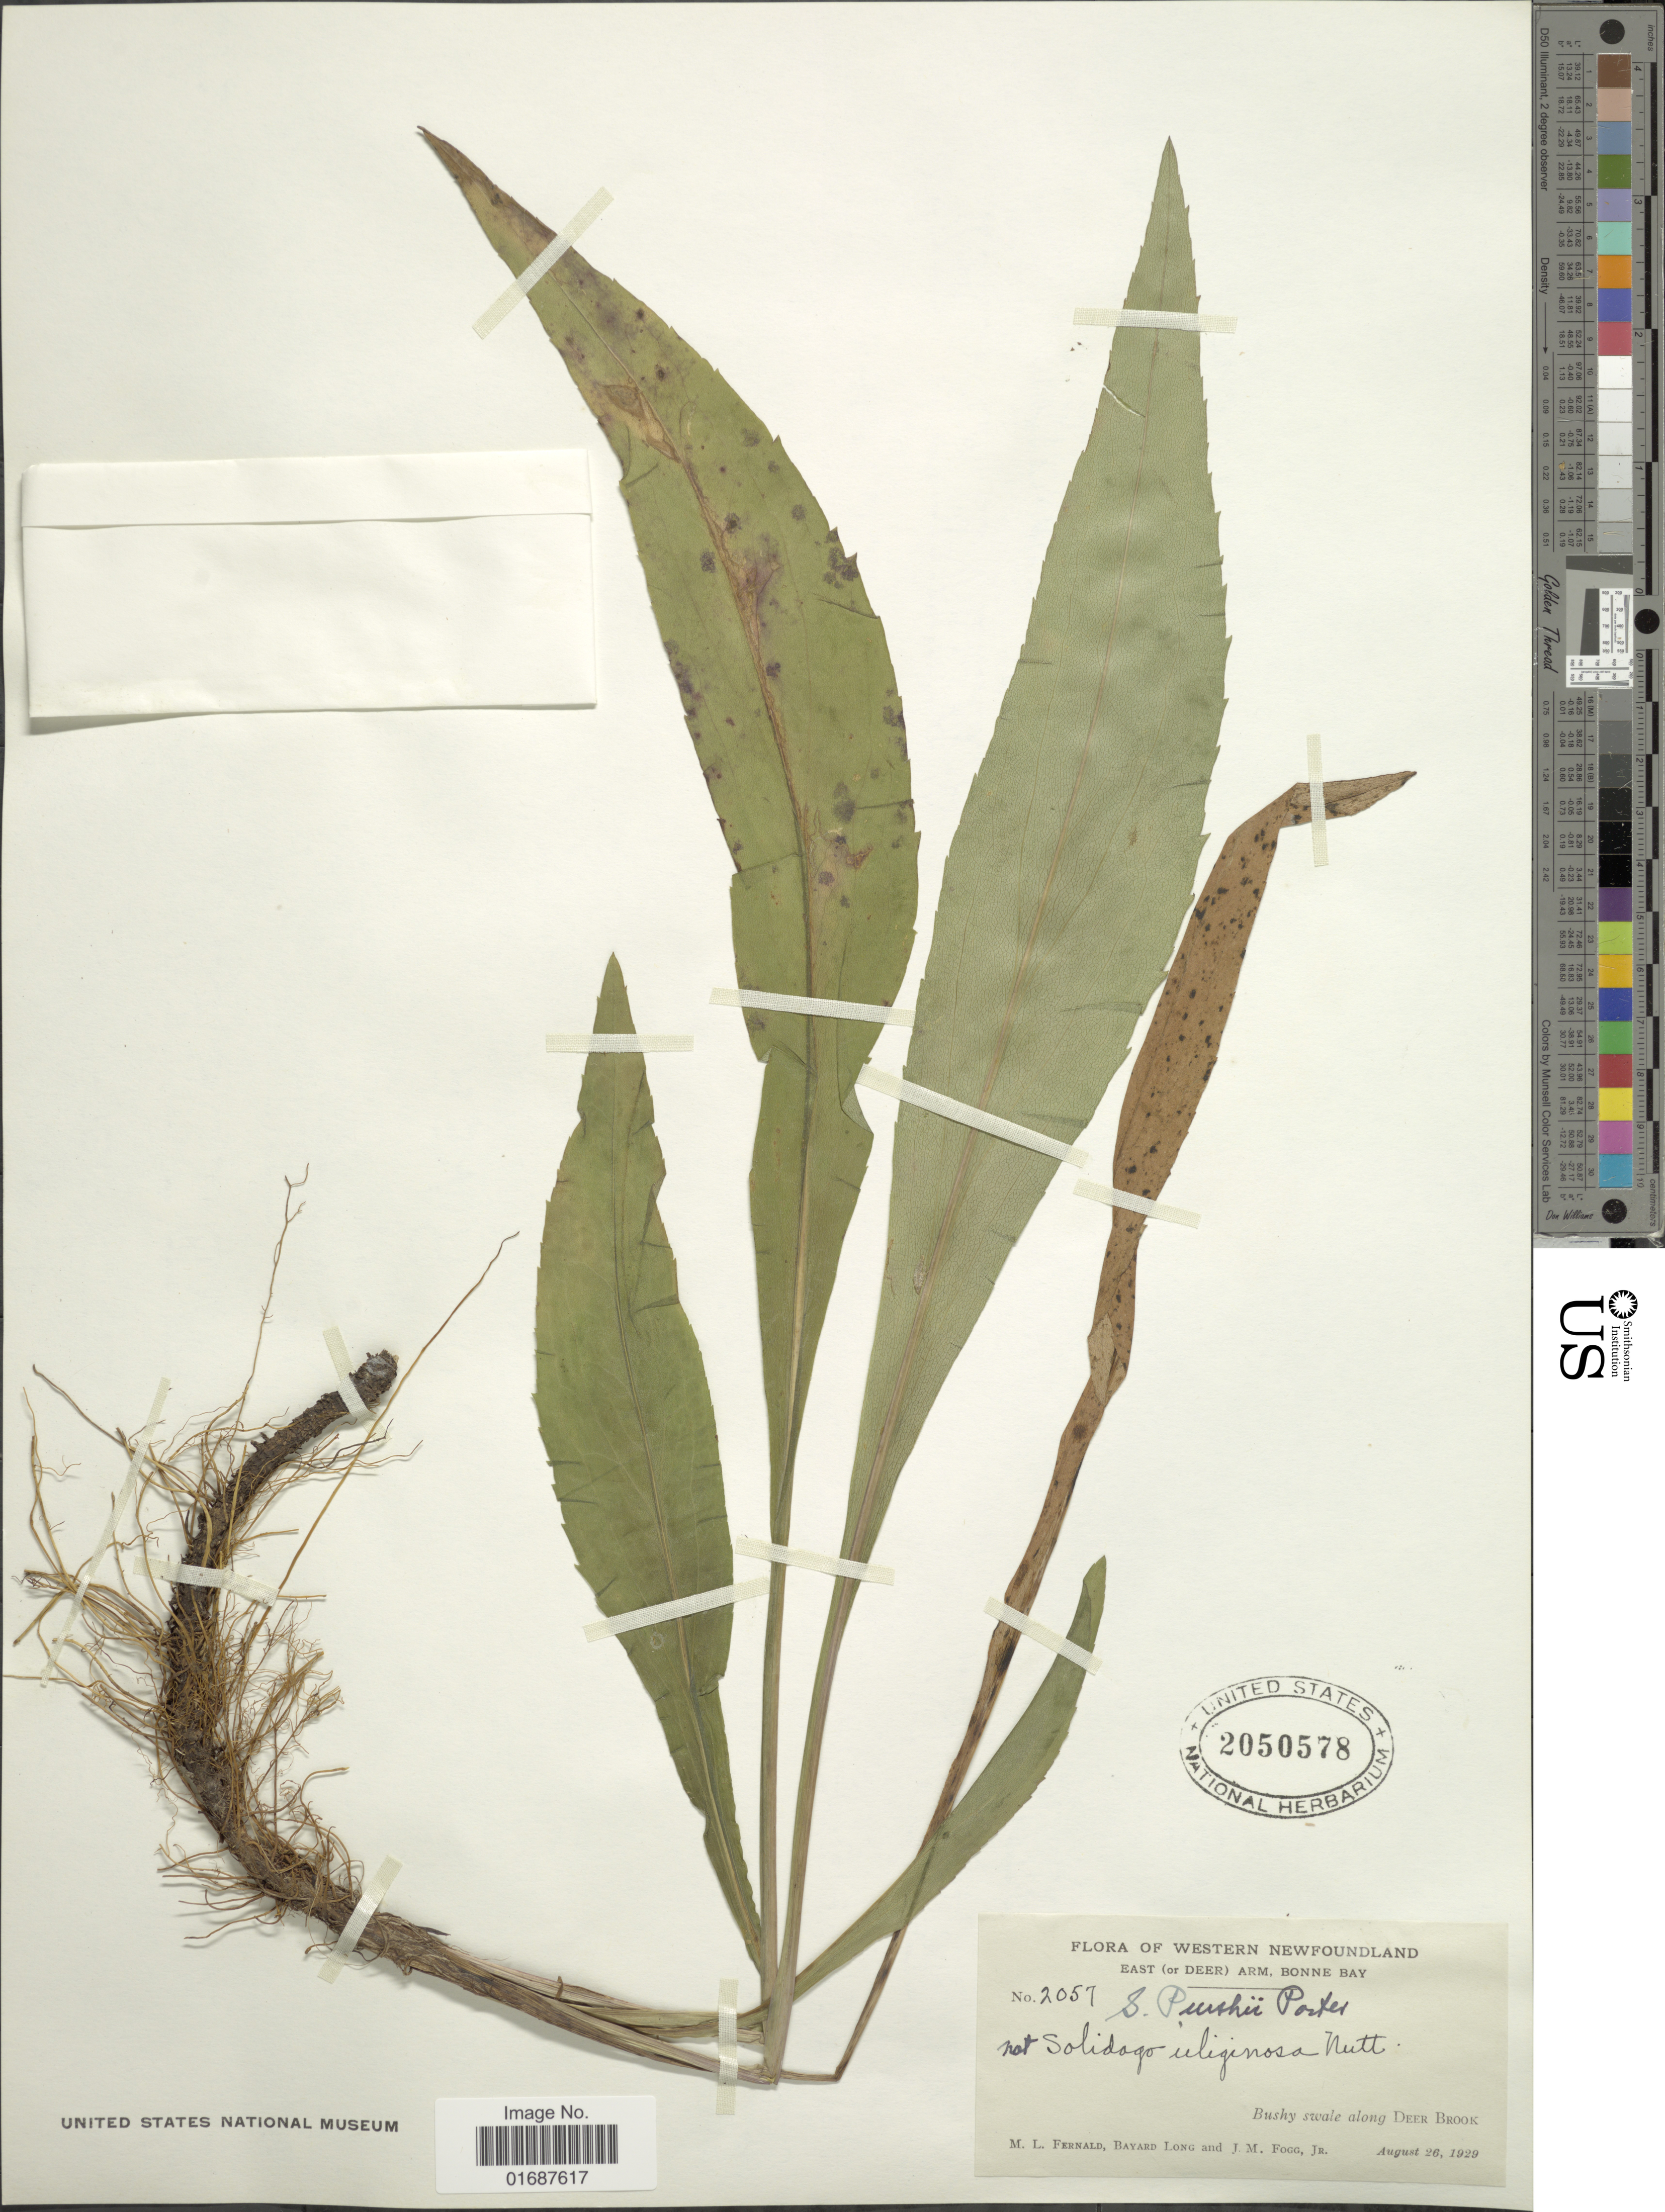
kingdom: Plantae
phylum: Tracheophyta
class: Magnoliopsida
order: Asterales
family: Asteraceae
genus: Solidago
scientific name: Solidago uliginosa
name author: Nutt.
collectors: M. L. Fernald, B. Long & J. Fogg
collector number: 2057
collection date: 1929-08-26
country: Canada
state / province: Newfoundland and Labrador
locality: Western Newfoundland. East (or Deer) Arm, Bonne Bay. Along Deer Brook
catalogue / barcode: US 2050578